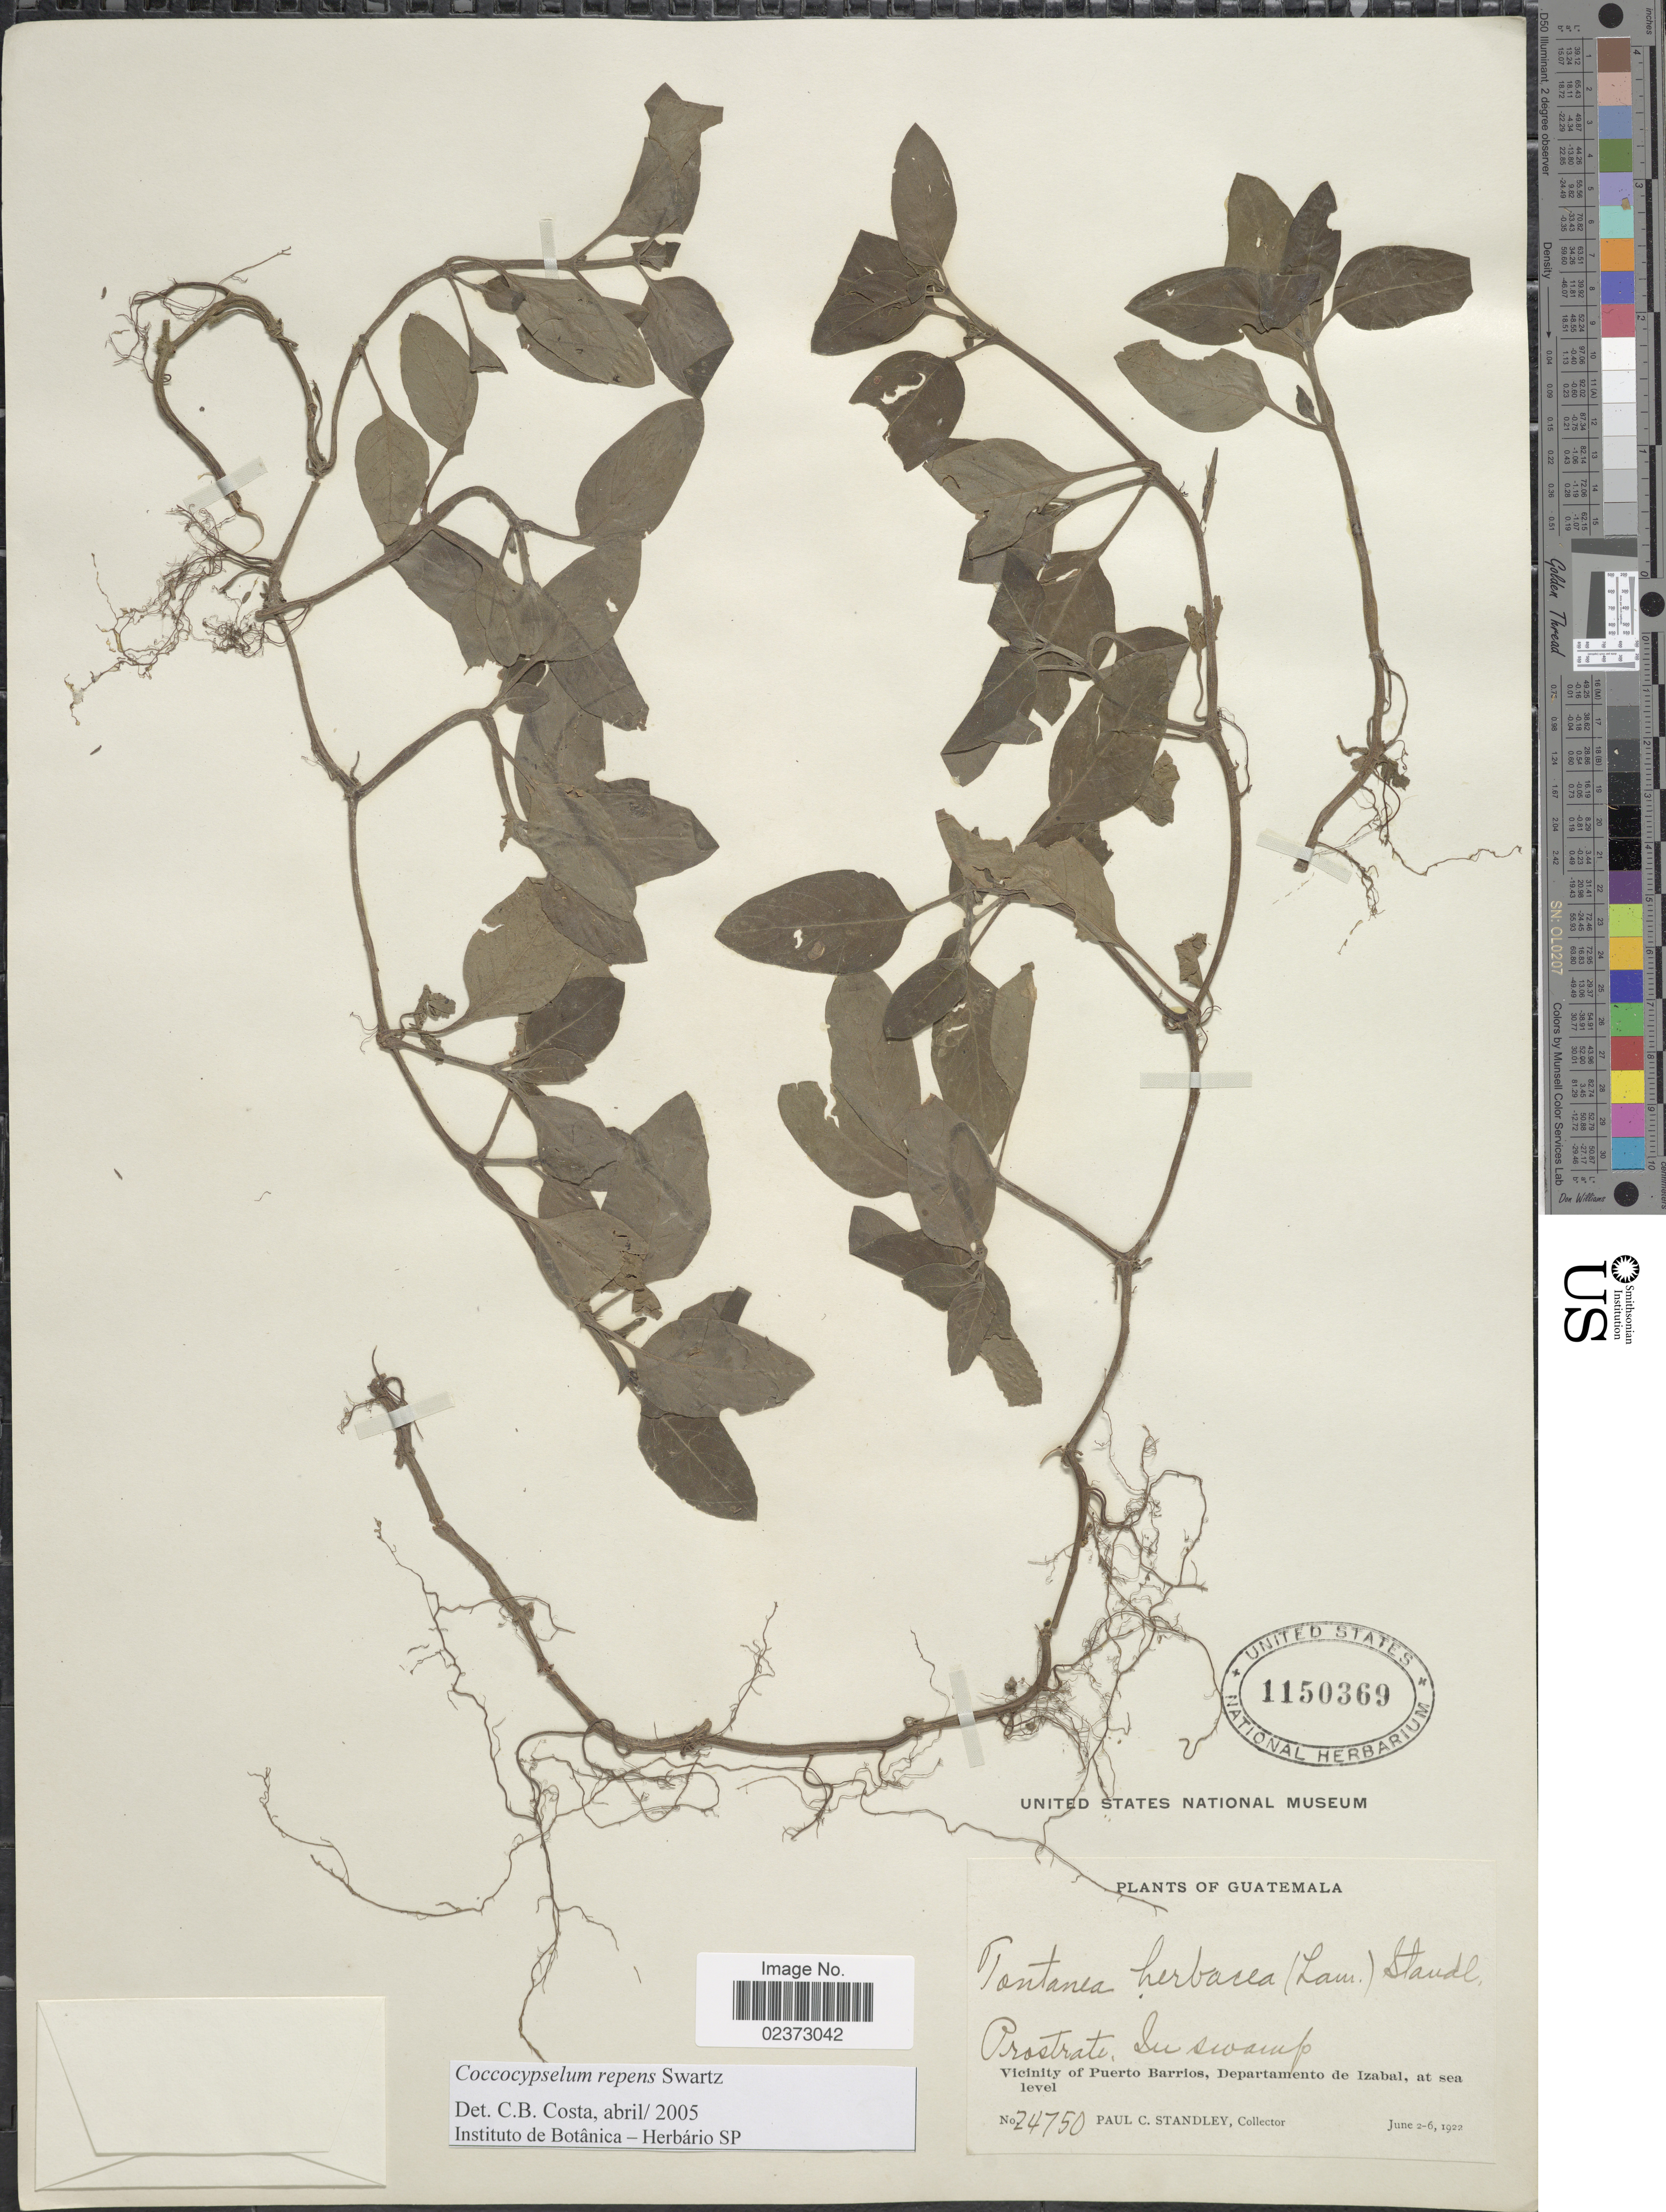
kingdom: Plantae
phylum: Tracheophyta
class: Magnoliopsida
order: Gentianales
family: Rubiaceae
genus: Coccocypselum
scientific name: Coccocypselum repens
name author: Sw.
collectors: P. C. Standley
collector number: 24750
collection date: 1922-06-02/1922-06-06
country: Guatemala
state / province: Izabal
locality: Vicinity of Puerto Barrios, Departamento de Izabal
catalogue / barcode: US 1150369